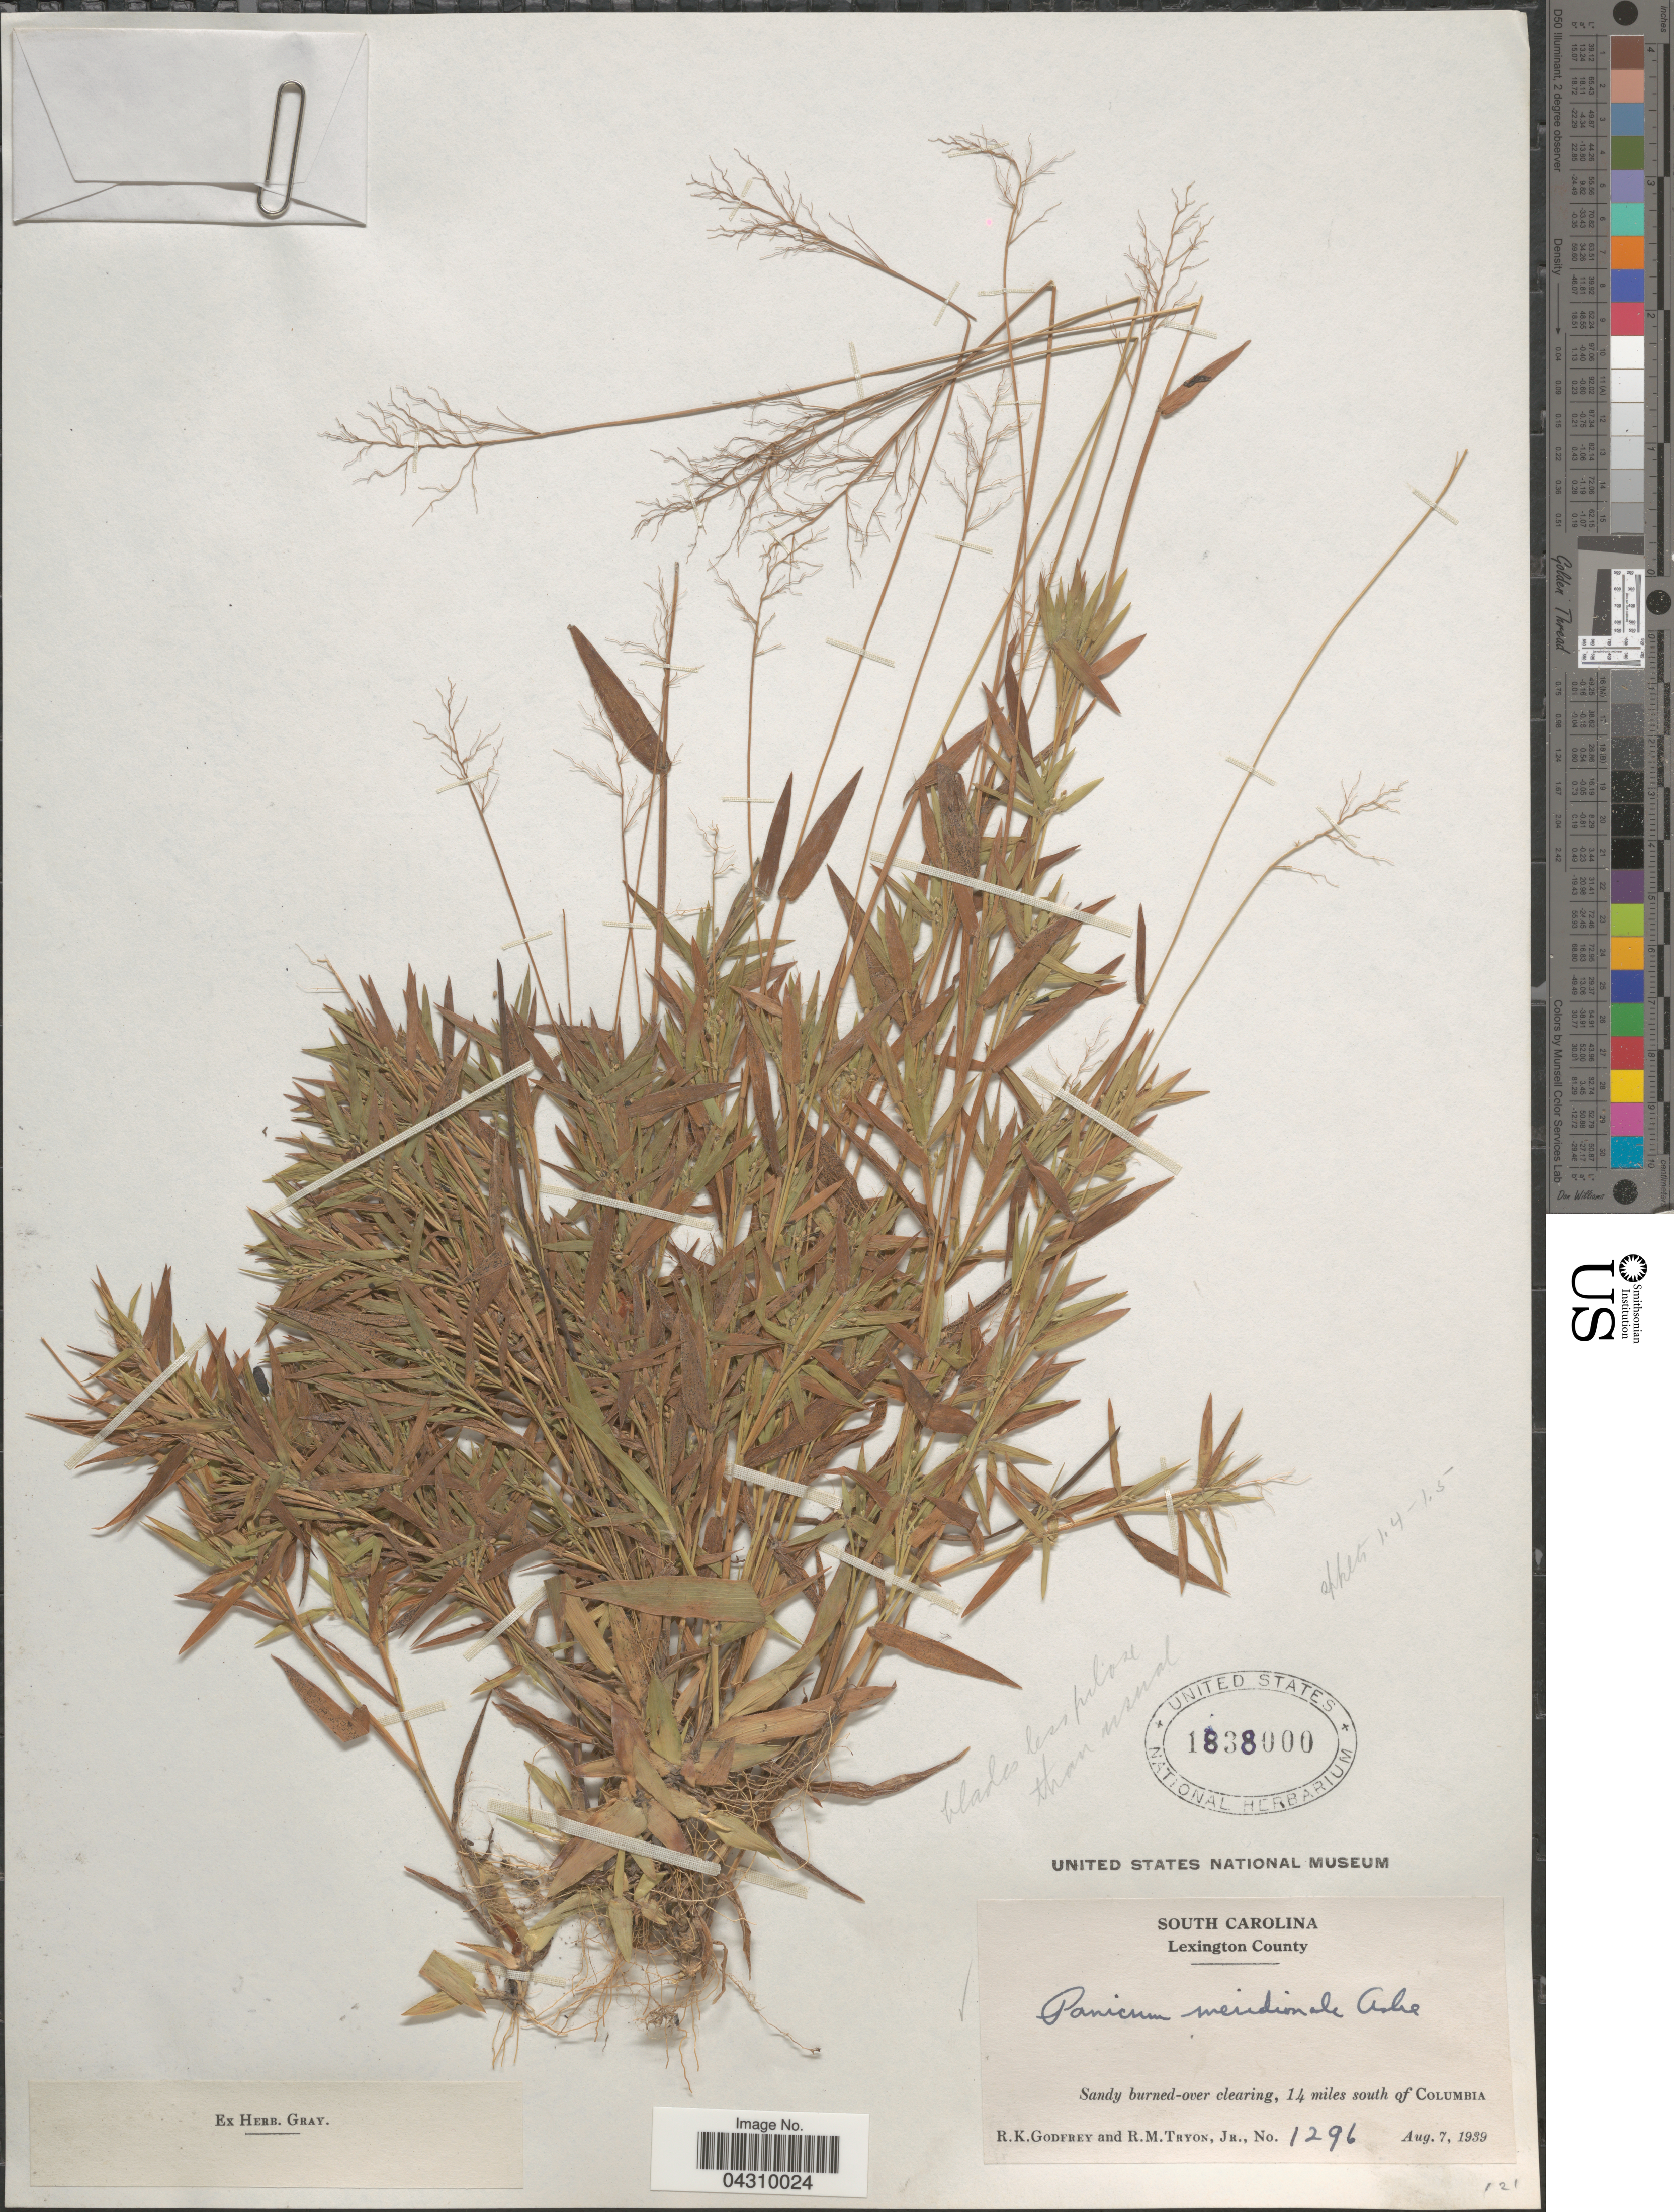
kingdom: Plantae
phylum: Tracheophyta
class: Liliopsida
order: Poales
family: Poaceae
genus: Dichanthelium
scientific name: Dichanthelium acuminatum var. acuminatum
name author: (Sw.) Gould & C.A. Clark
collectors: R. K. Godfrey & R. Tryon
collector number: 1296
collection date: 1939-08-07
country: United States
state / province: South Carolina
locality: Lexington County. Sandy burned-over clearing, 14 miles south of Columbia.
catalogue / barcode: US 1838000